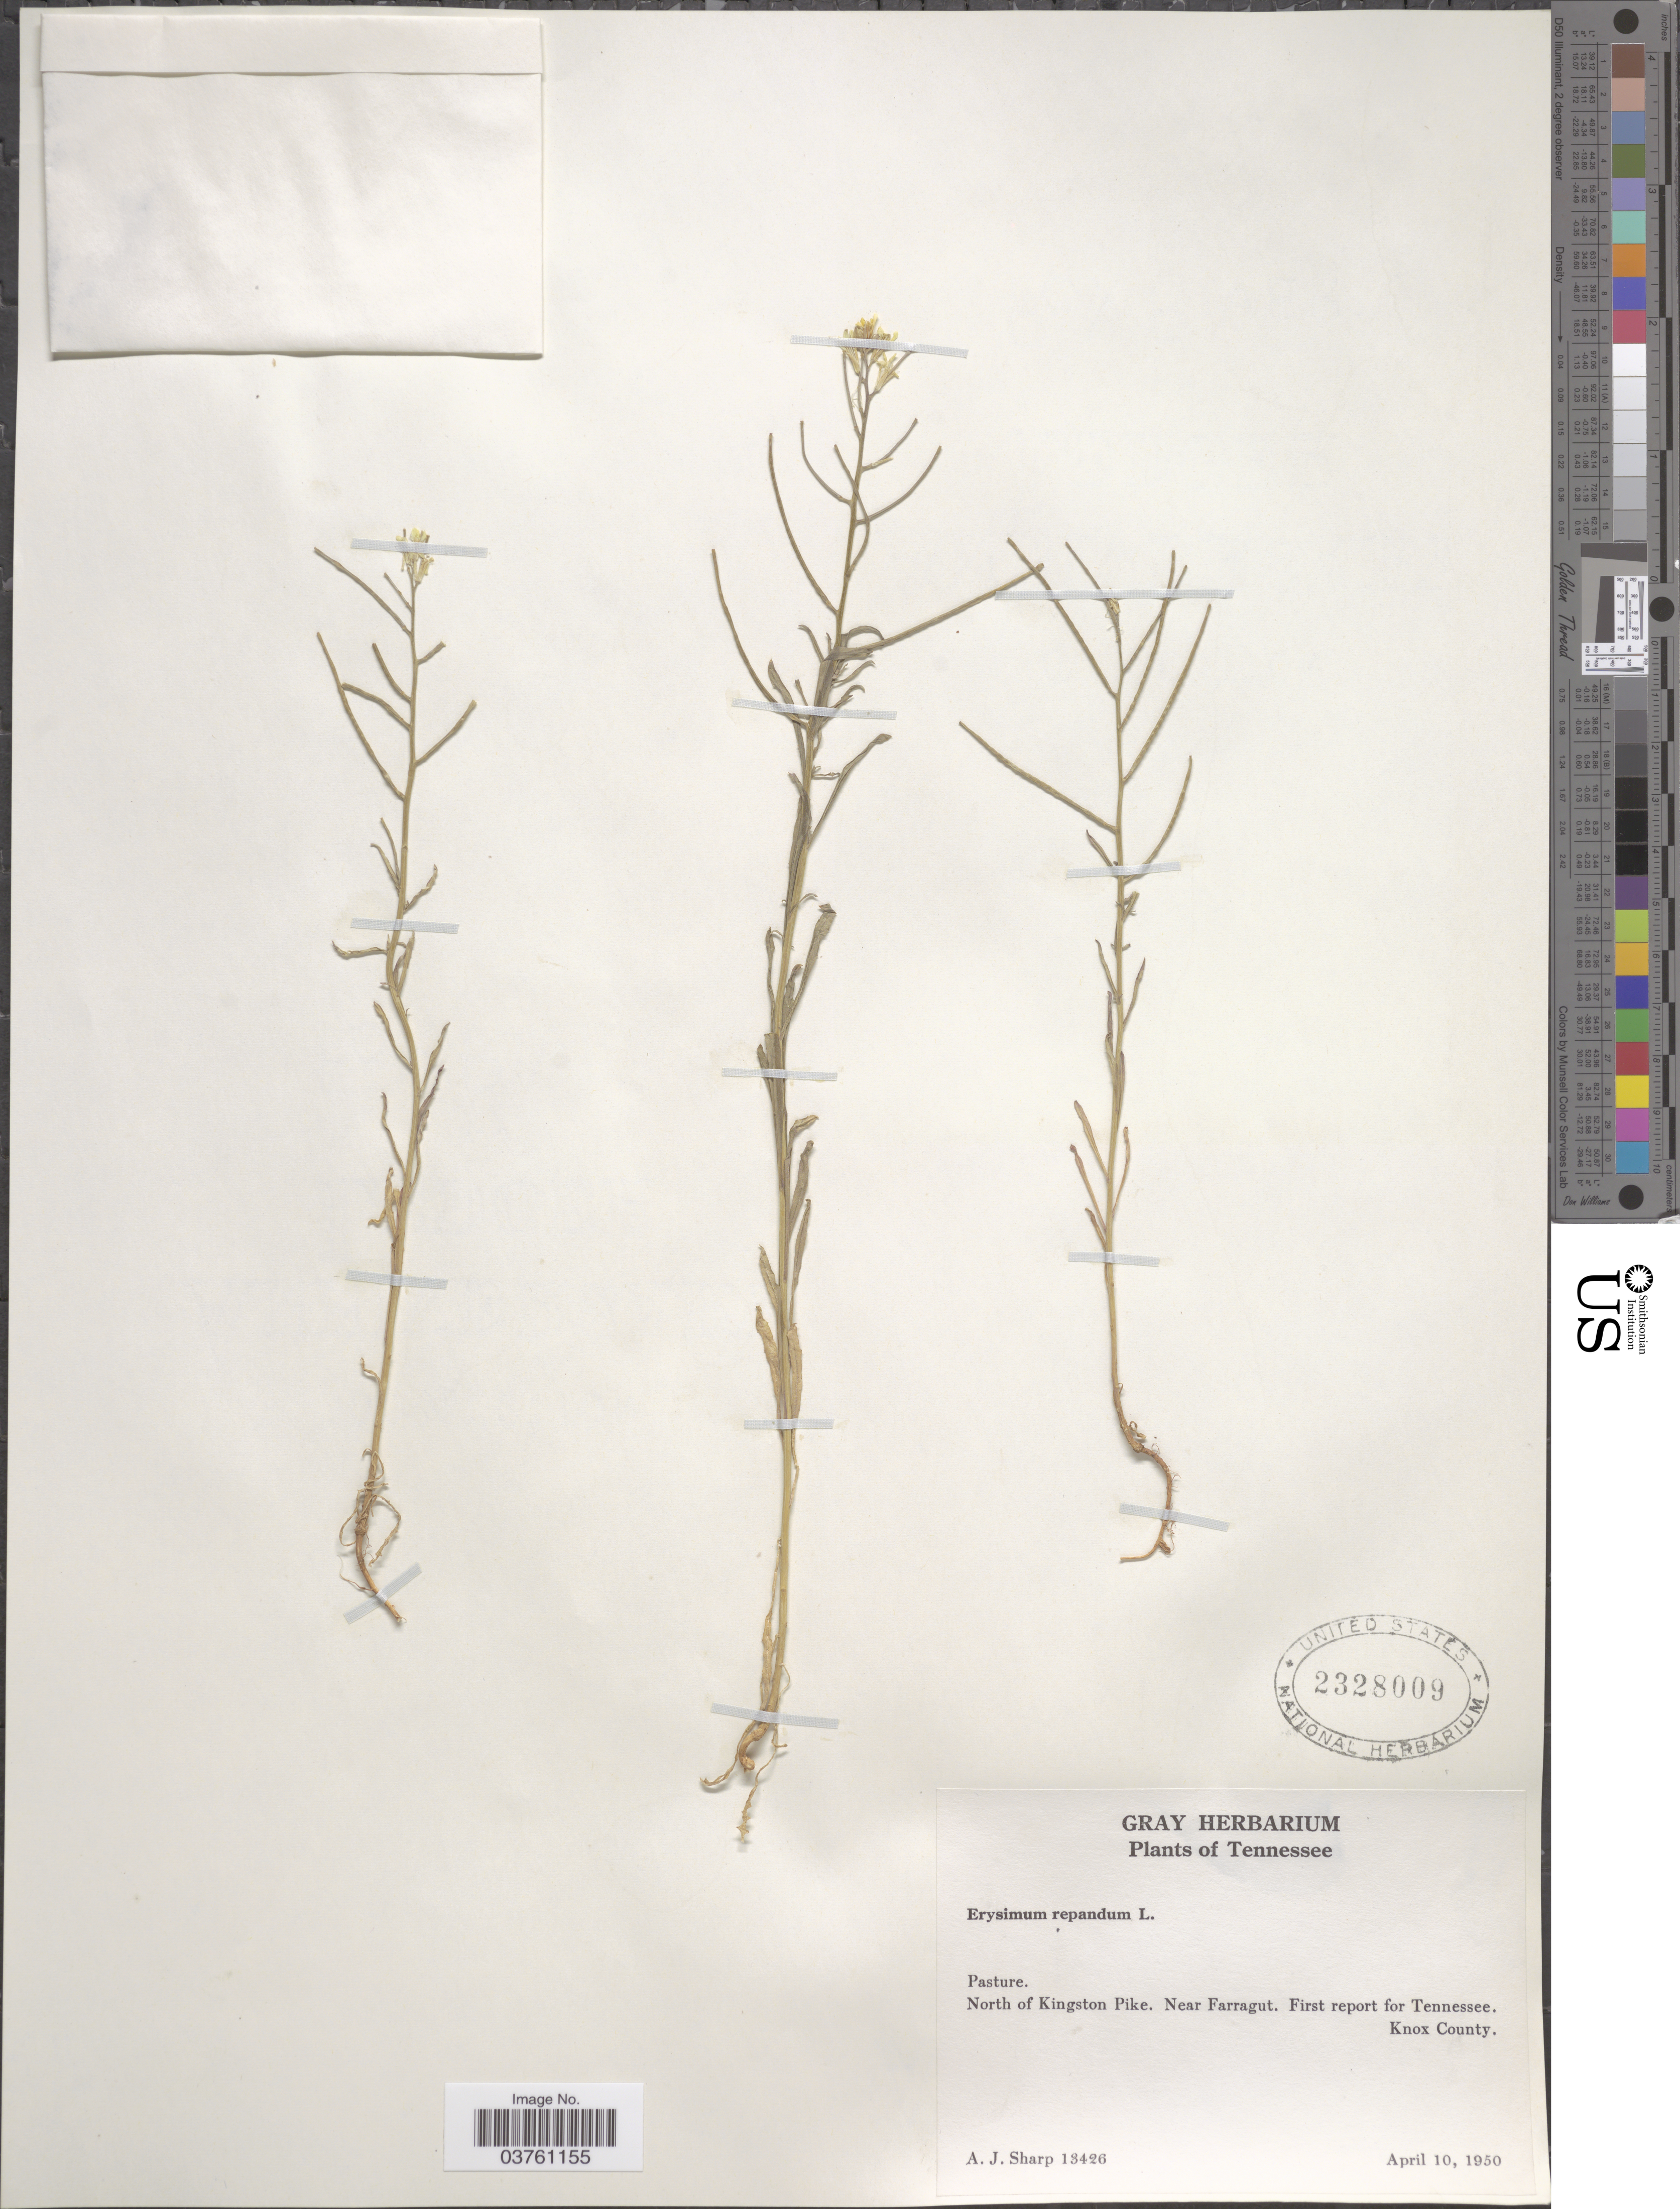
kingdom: Plantae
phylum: Tracheophyta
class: Magnoliopsida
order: Brassicales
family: Brassicaceae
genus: Erysimum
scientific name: Erysimum repandum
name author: L.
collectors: A. J. Sharp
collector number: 13426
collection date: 1950-04-10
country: United States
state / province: Tennessee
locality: Pasture. North of Kingston PIke. Near Farragut. First report for Tennessee. Knox County.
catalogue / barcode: US 2328009